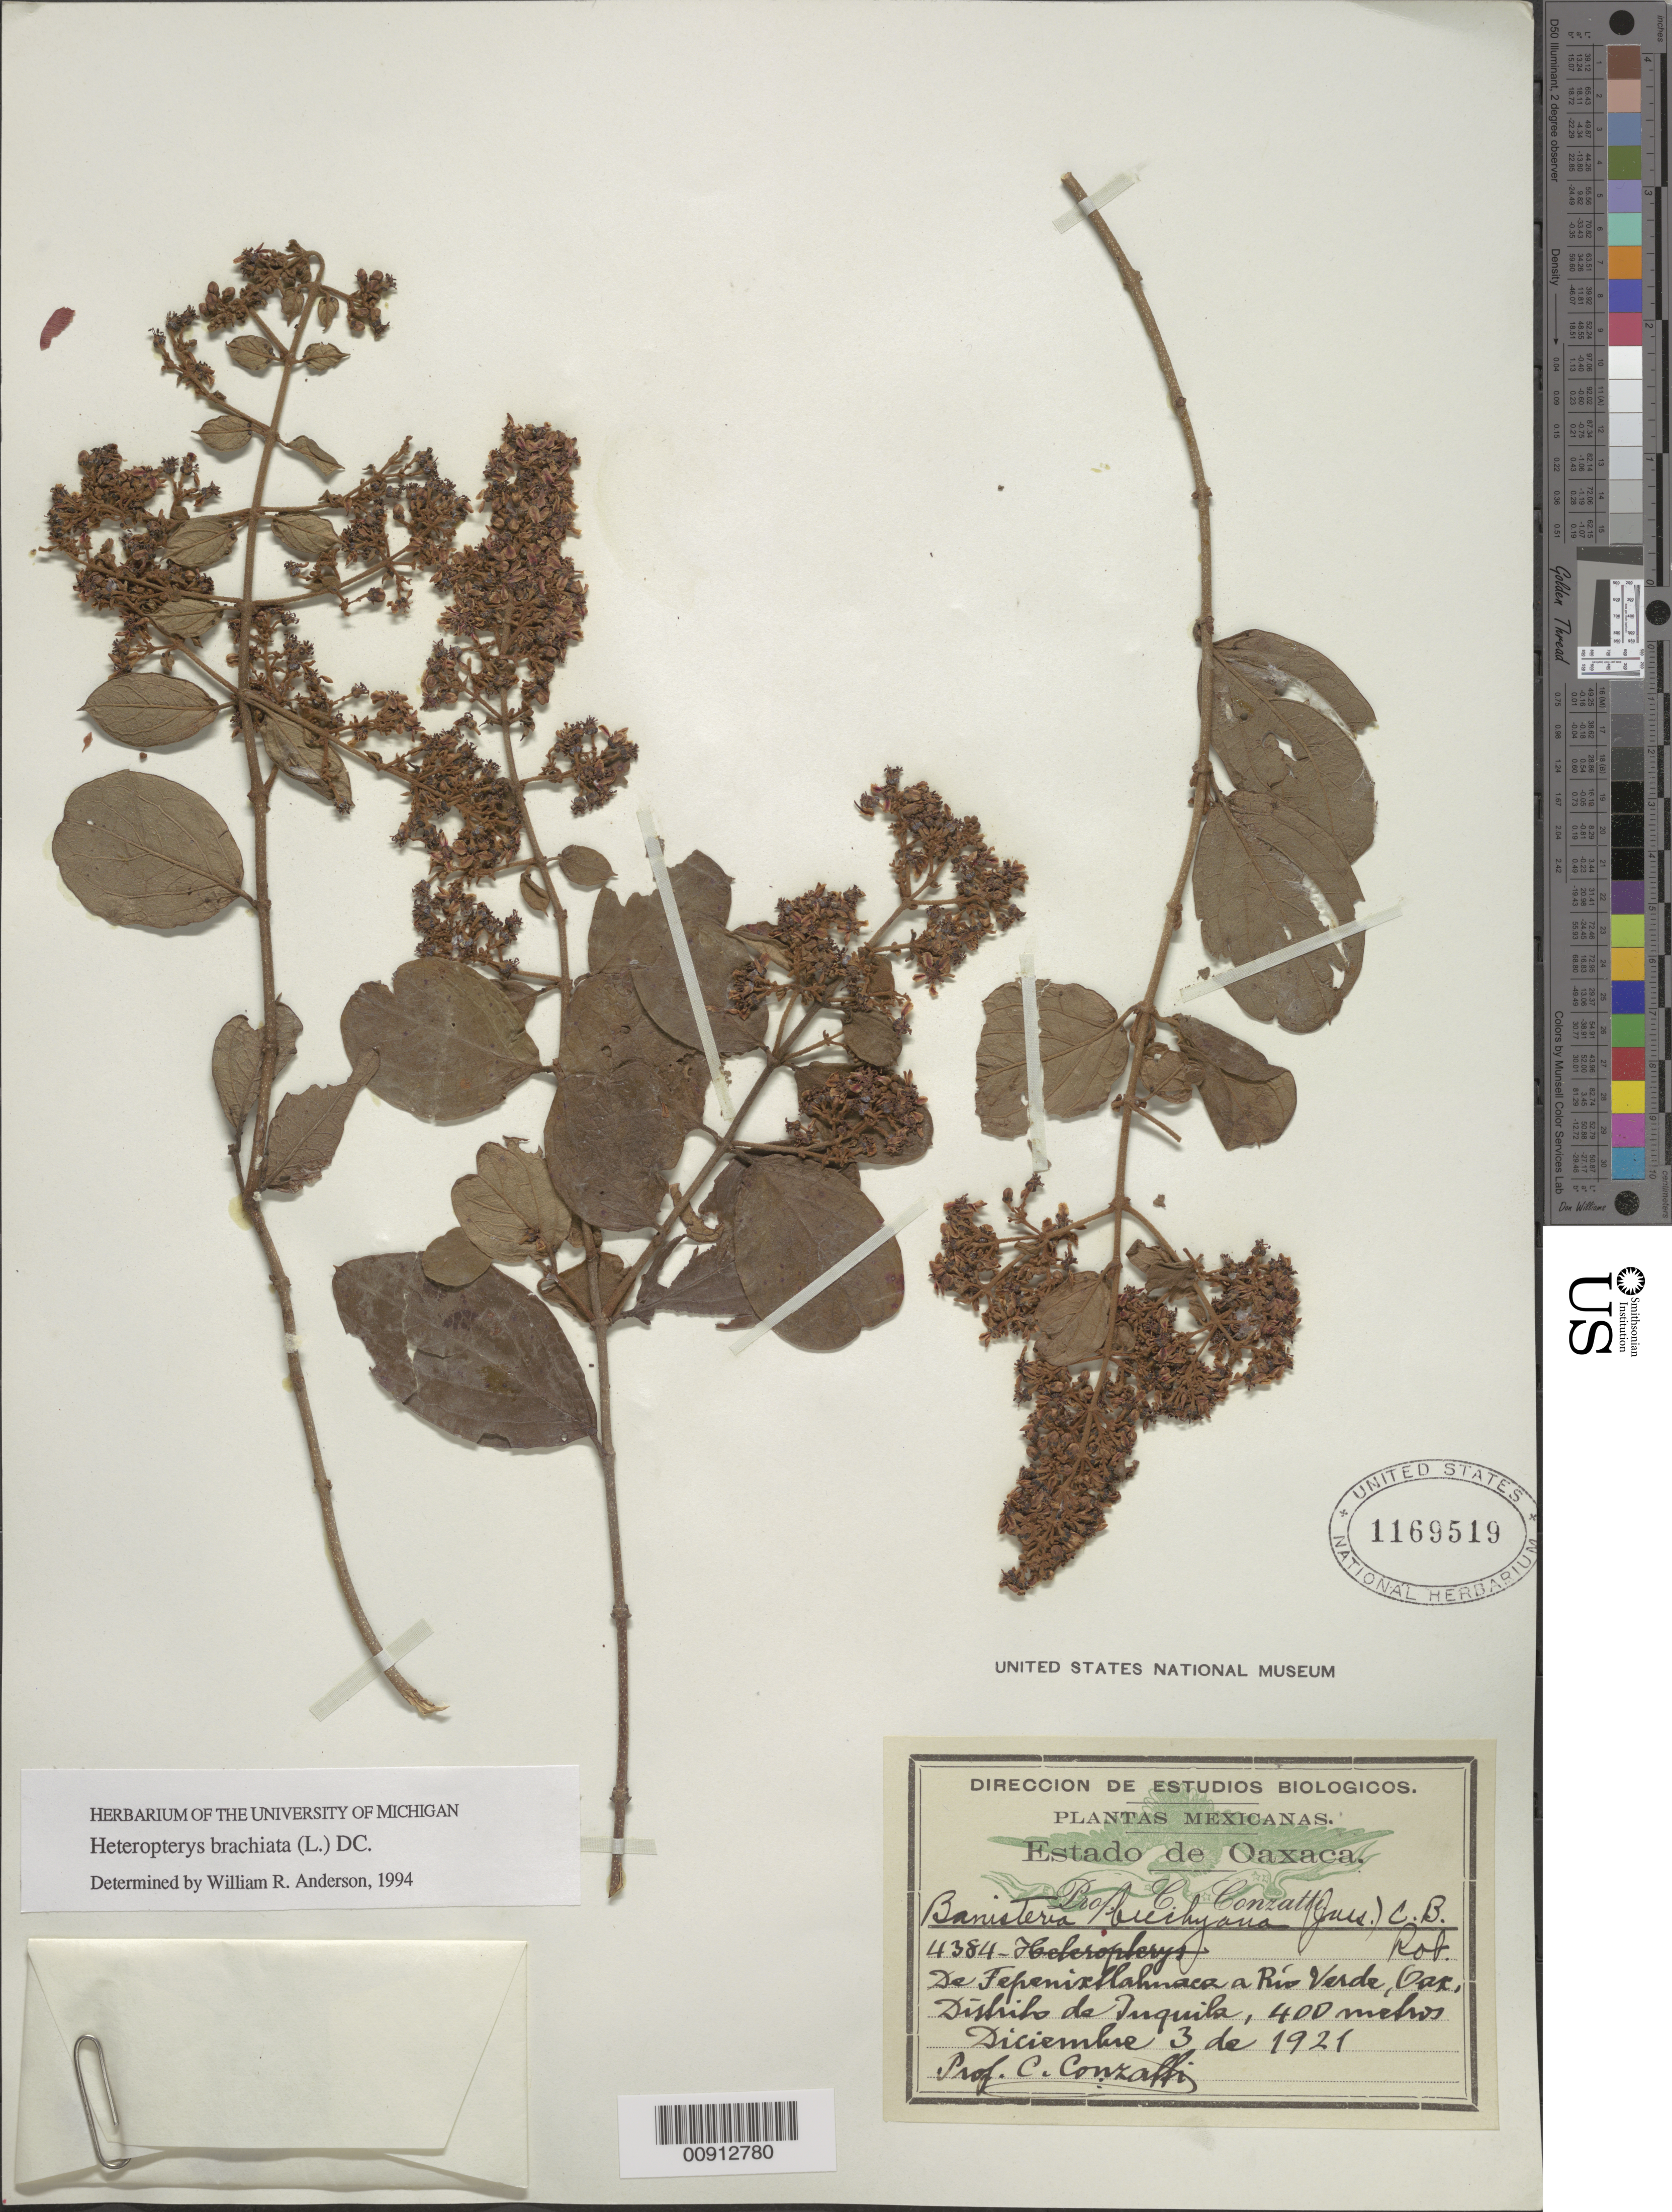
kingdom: Plantae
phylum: Tracheophyta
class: Magnoliopsida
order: Malpighiales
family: Malpighiaceae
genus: Heteropterys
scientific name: Heteropterys brachiata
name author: (L.) DC.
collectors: C. Conzatti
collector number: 4384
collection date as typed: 03 Dec 1921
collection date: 1921-12-03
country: Mexico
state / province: Oaxaca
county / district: Juquila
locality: De Tepenixtlahuaca a Río Verde. Distrito de Juquila, Oaxaca.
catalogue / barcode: US 1169519